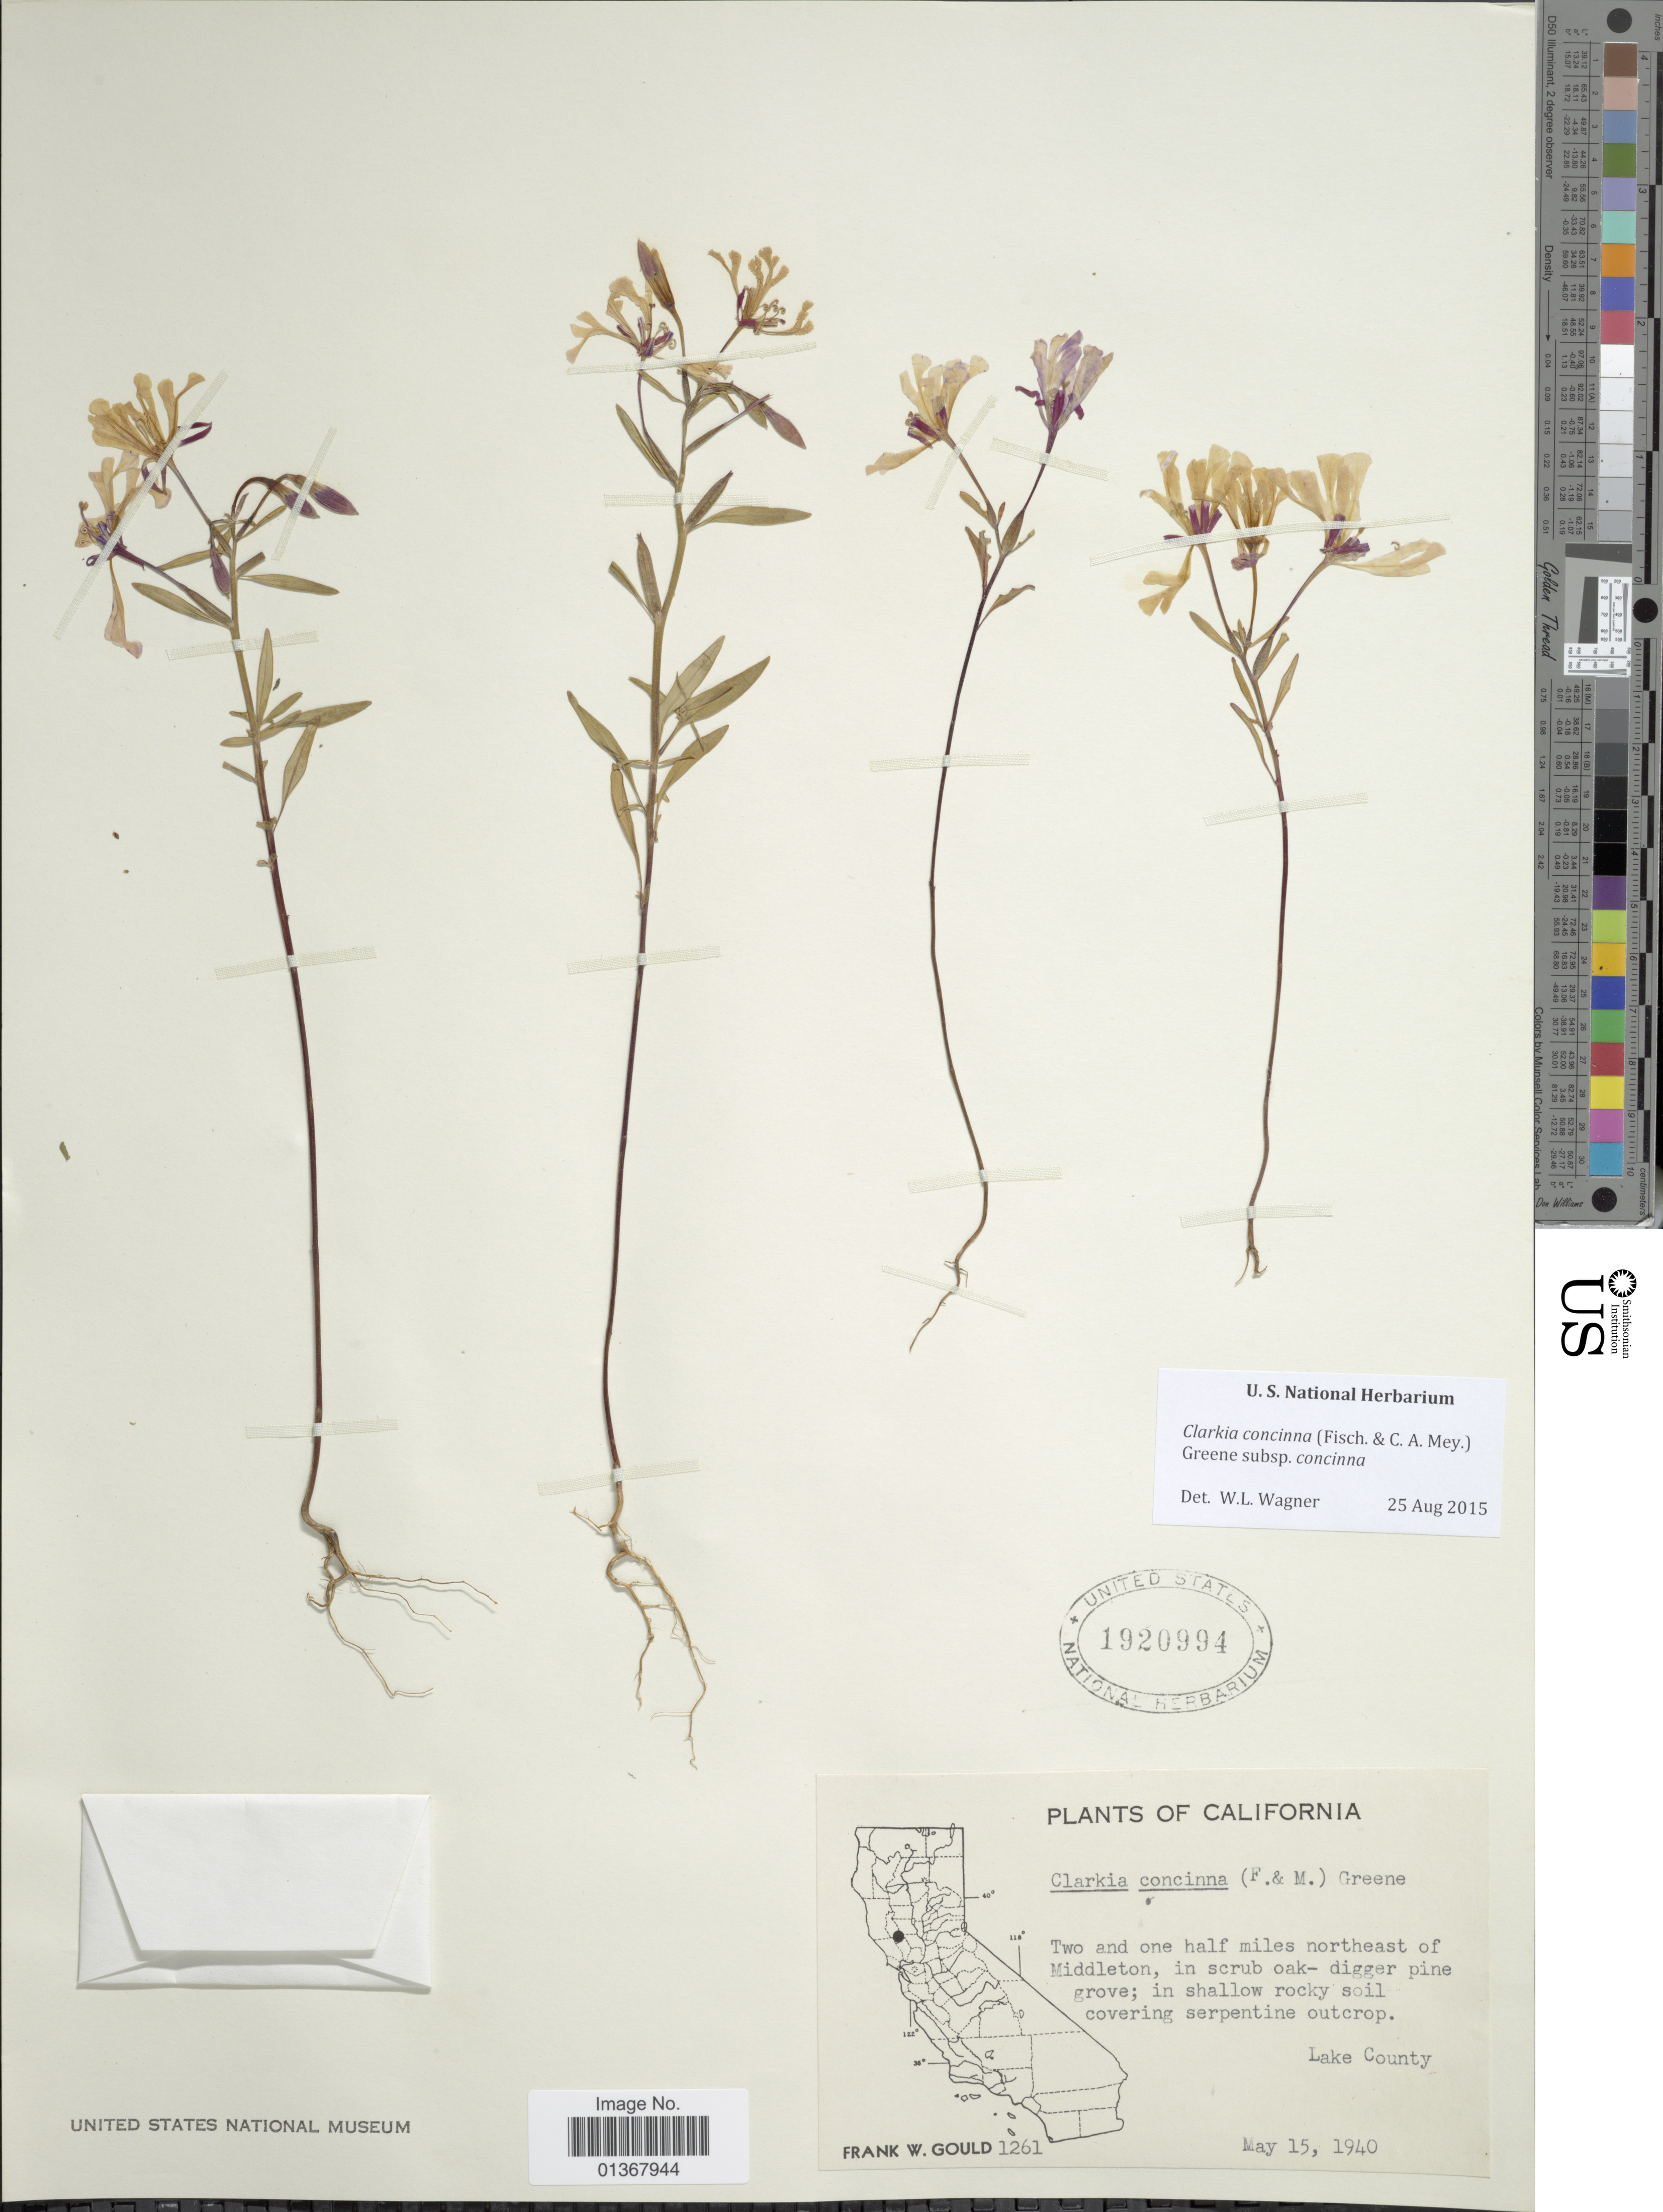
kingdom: Plantae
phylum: Tracheophyta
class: Magnoliopsida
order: Myrtales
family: Onagraceae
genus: Clarkia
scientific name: Clarkia concinna subsp. concinna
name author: (Fisch. & C.A. Mey.) Greene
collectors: F. W. Gould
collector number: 1261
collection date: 1940-05-15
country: United States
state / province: California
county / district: Lake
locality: Two and one half miles northeast of Middleton, Lake County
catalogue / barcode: US 1920994